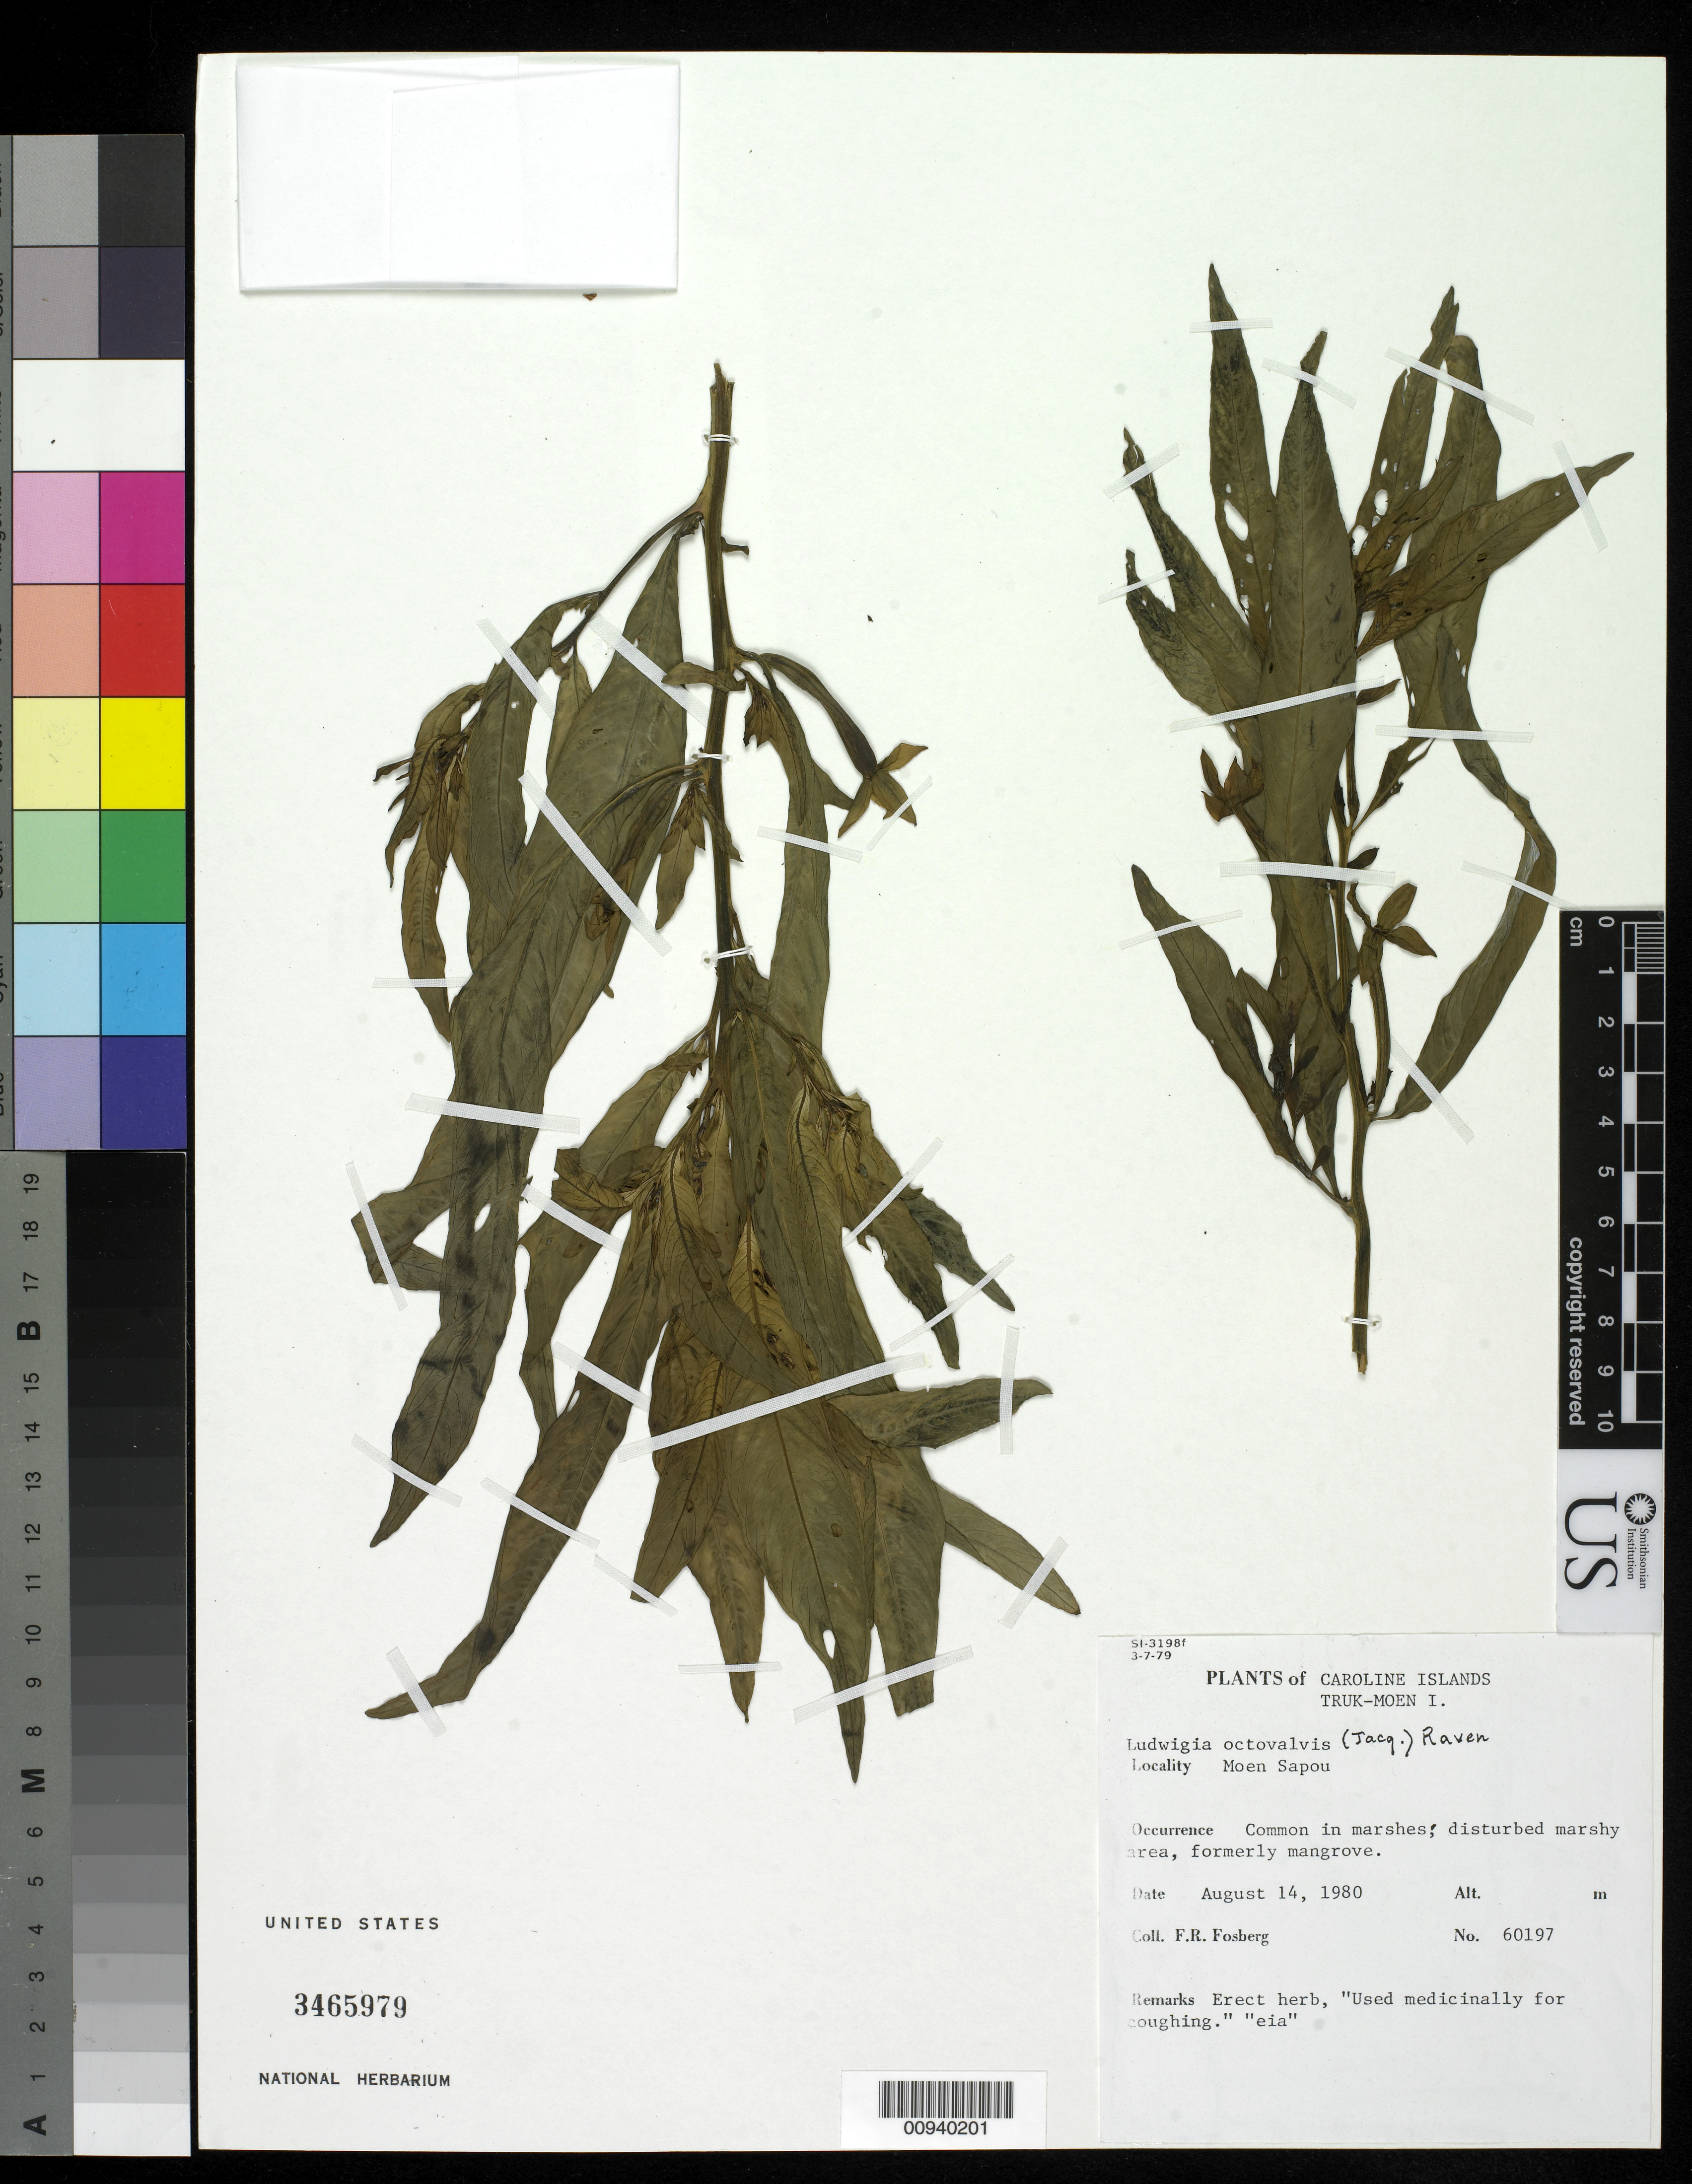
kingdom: Plantae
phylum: Tracheophyta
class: Magnoliopsida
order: Myrtales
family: Onagraceae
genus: Ludwigia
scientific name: Ludwigia octovalvis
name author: (Jacq.) P.H. Raven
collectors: F. R. Fosberg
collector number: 60197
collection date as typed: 14 Aug 1980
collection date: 1980-08-14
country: Micronesia, Federated States of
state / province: Truk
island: Moen [Wono]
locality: Moen Sapou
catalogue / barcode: US 3465979